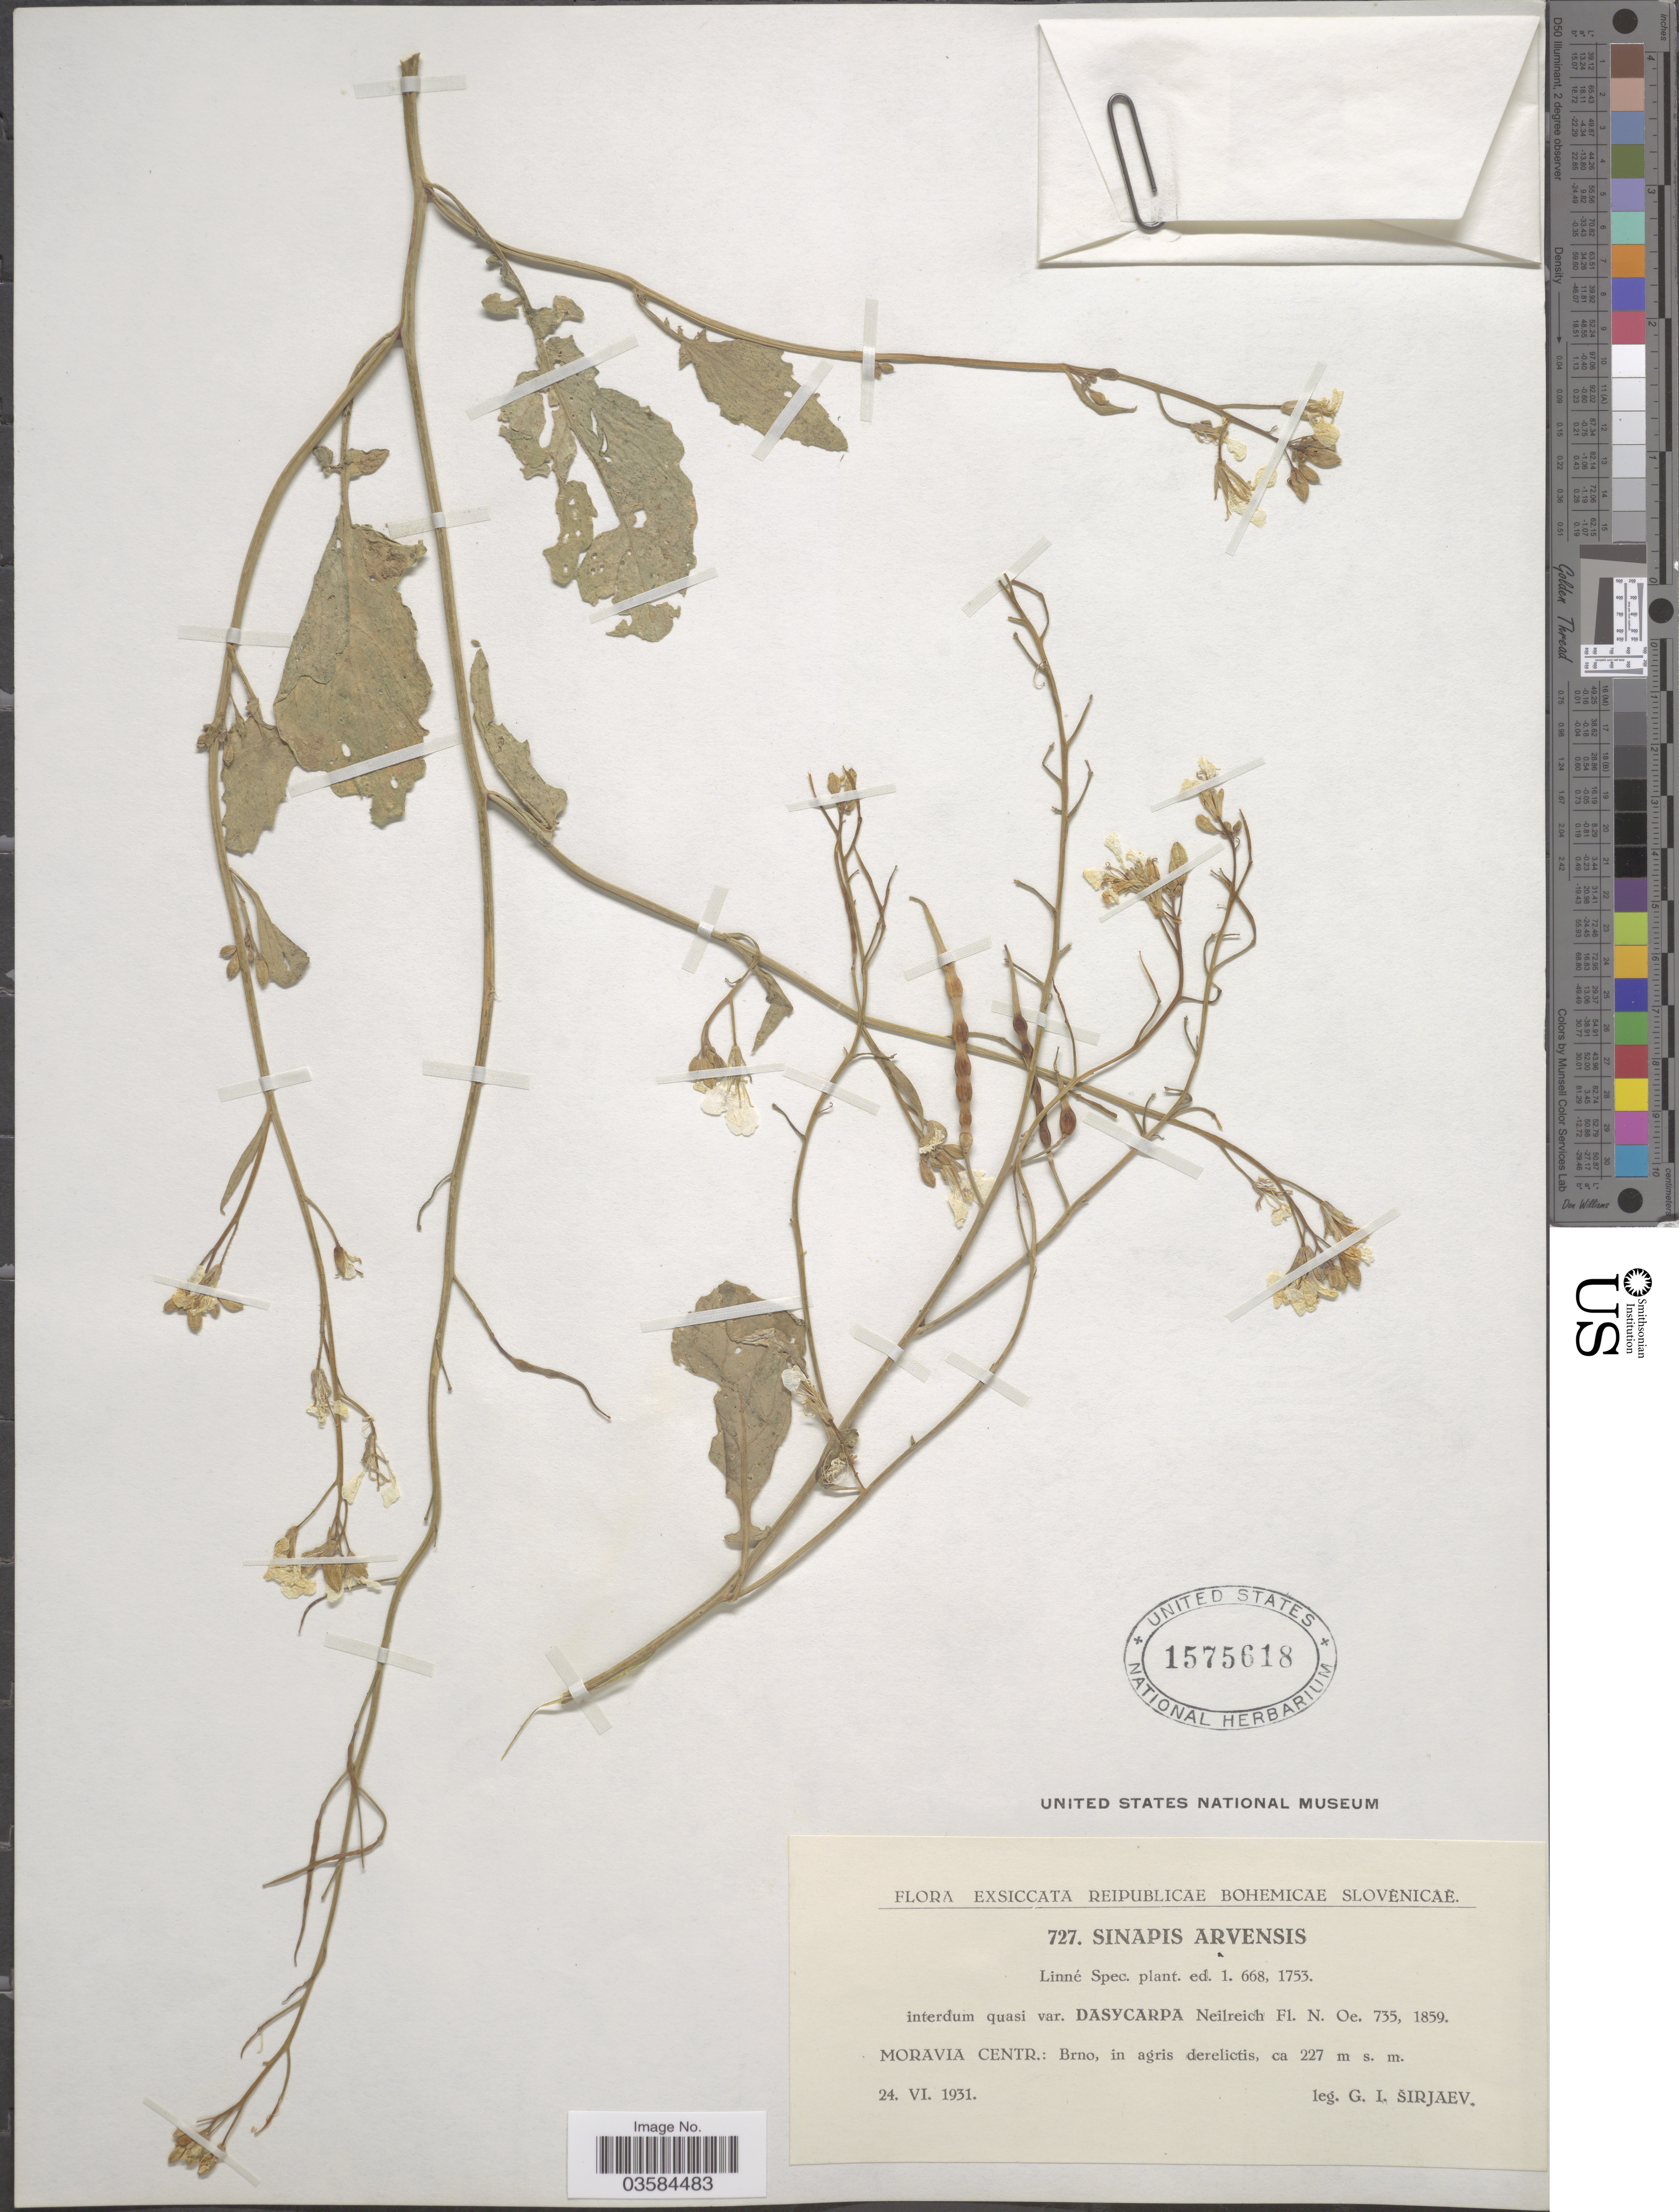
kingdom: Plantae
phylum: Tracheophyta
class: Magnoliopsida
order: Brassicales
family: Brassicaceae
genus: Sinapis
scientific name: Sinapis arvensis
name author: L.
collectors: G. Širjaev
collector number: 727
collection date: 1931-06-24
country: Czechia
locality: Reipublicae Bohemicae Slovenicae. Moravia Centr.: Brno, in agris derelictis.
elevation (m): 227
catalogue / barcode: US 1575618